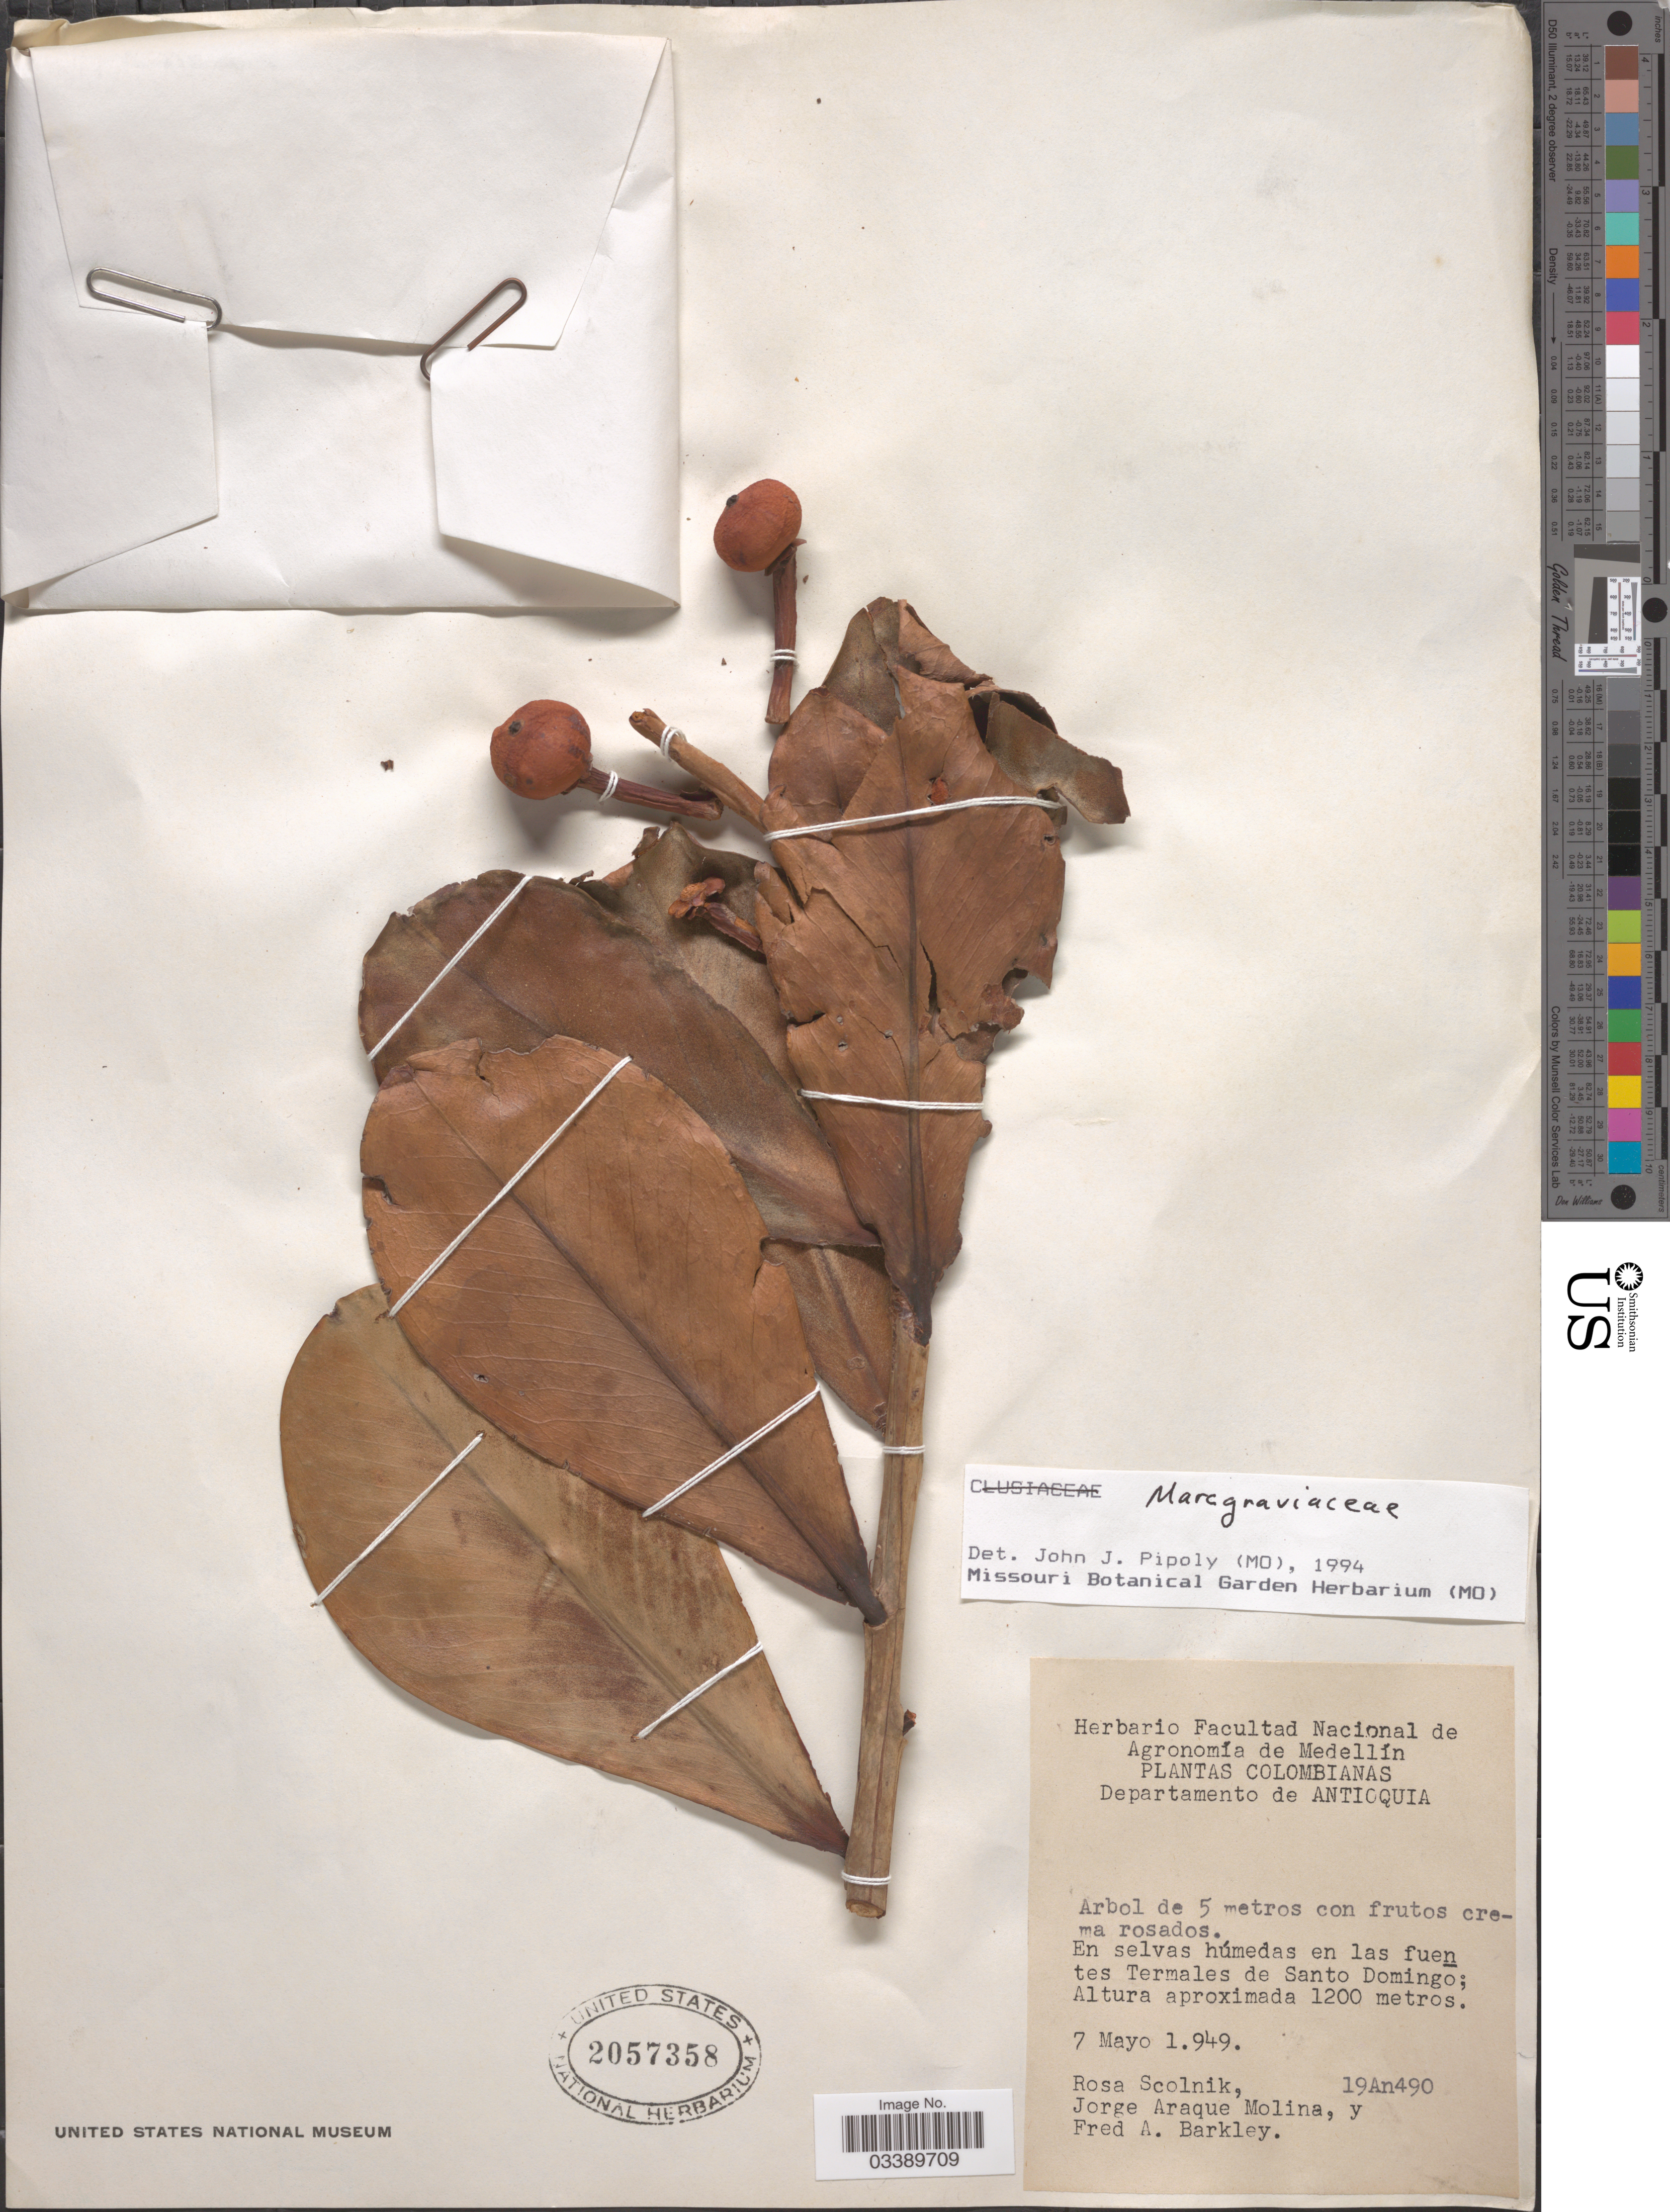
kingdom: Plantae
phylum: Tracheophyta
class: Magnoliopsida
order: Ericales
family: Marcgraviaceae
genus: Marcgravia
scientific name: Marcgravia sp.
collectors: R. Scolnik, J. Araque Molina & F. A. Barkley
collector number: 19An490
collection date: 1949-05-07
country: Colombia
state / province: Antioquia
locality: Departamento Antioquia. Termales de Santo Domingo.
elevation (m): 1200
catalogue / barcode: US 2057358